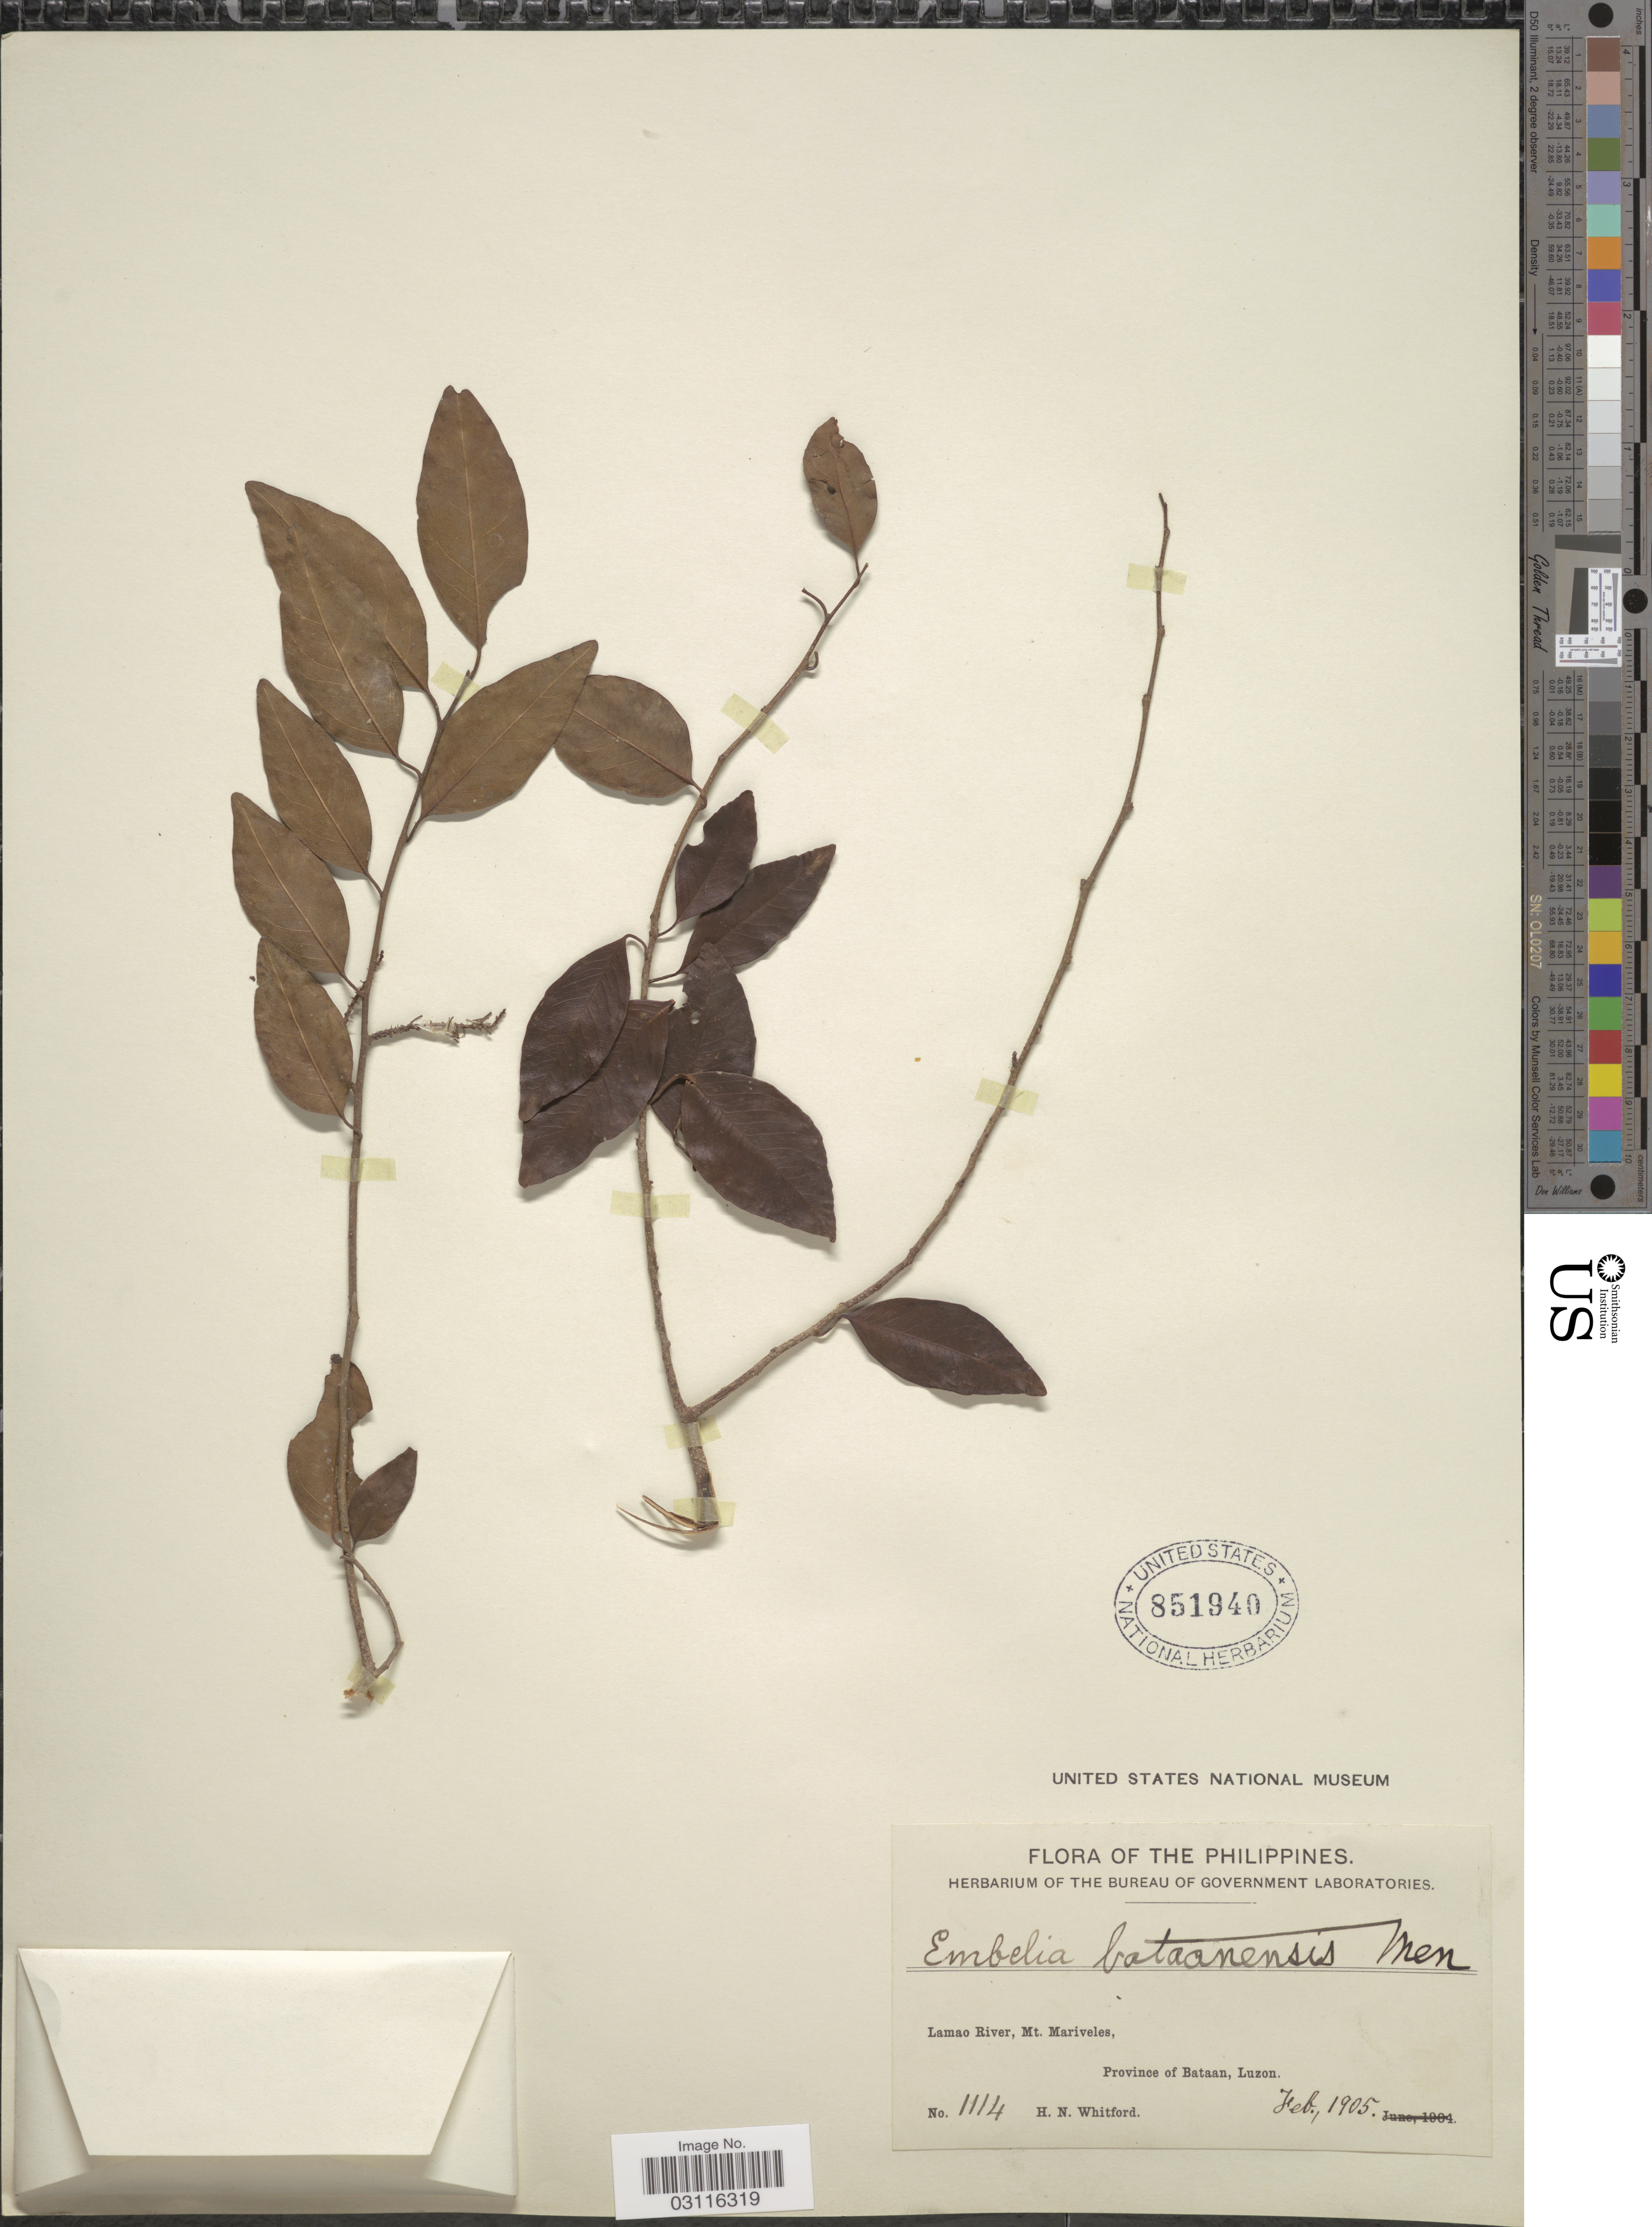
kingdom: Plantae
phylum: Tracheophyta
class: Magnoliopsida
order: Ericales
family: Primulaceae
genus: Embelia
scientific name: Embelia bataanensis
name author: Merr.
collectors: H. N. Whitford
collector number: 1114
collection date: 1905-02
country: Philippines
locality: Lamao River, Mt. Mariveles, Province of Bataan, Luzon.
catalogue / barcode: US 851940